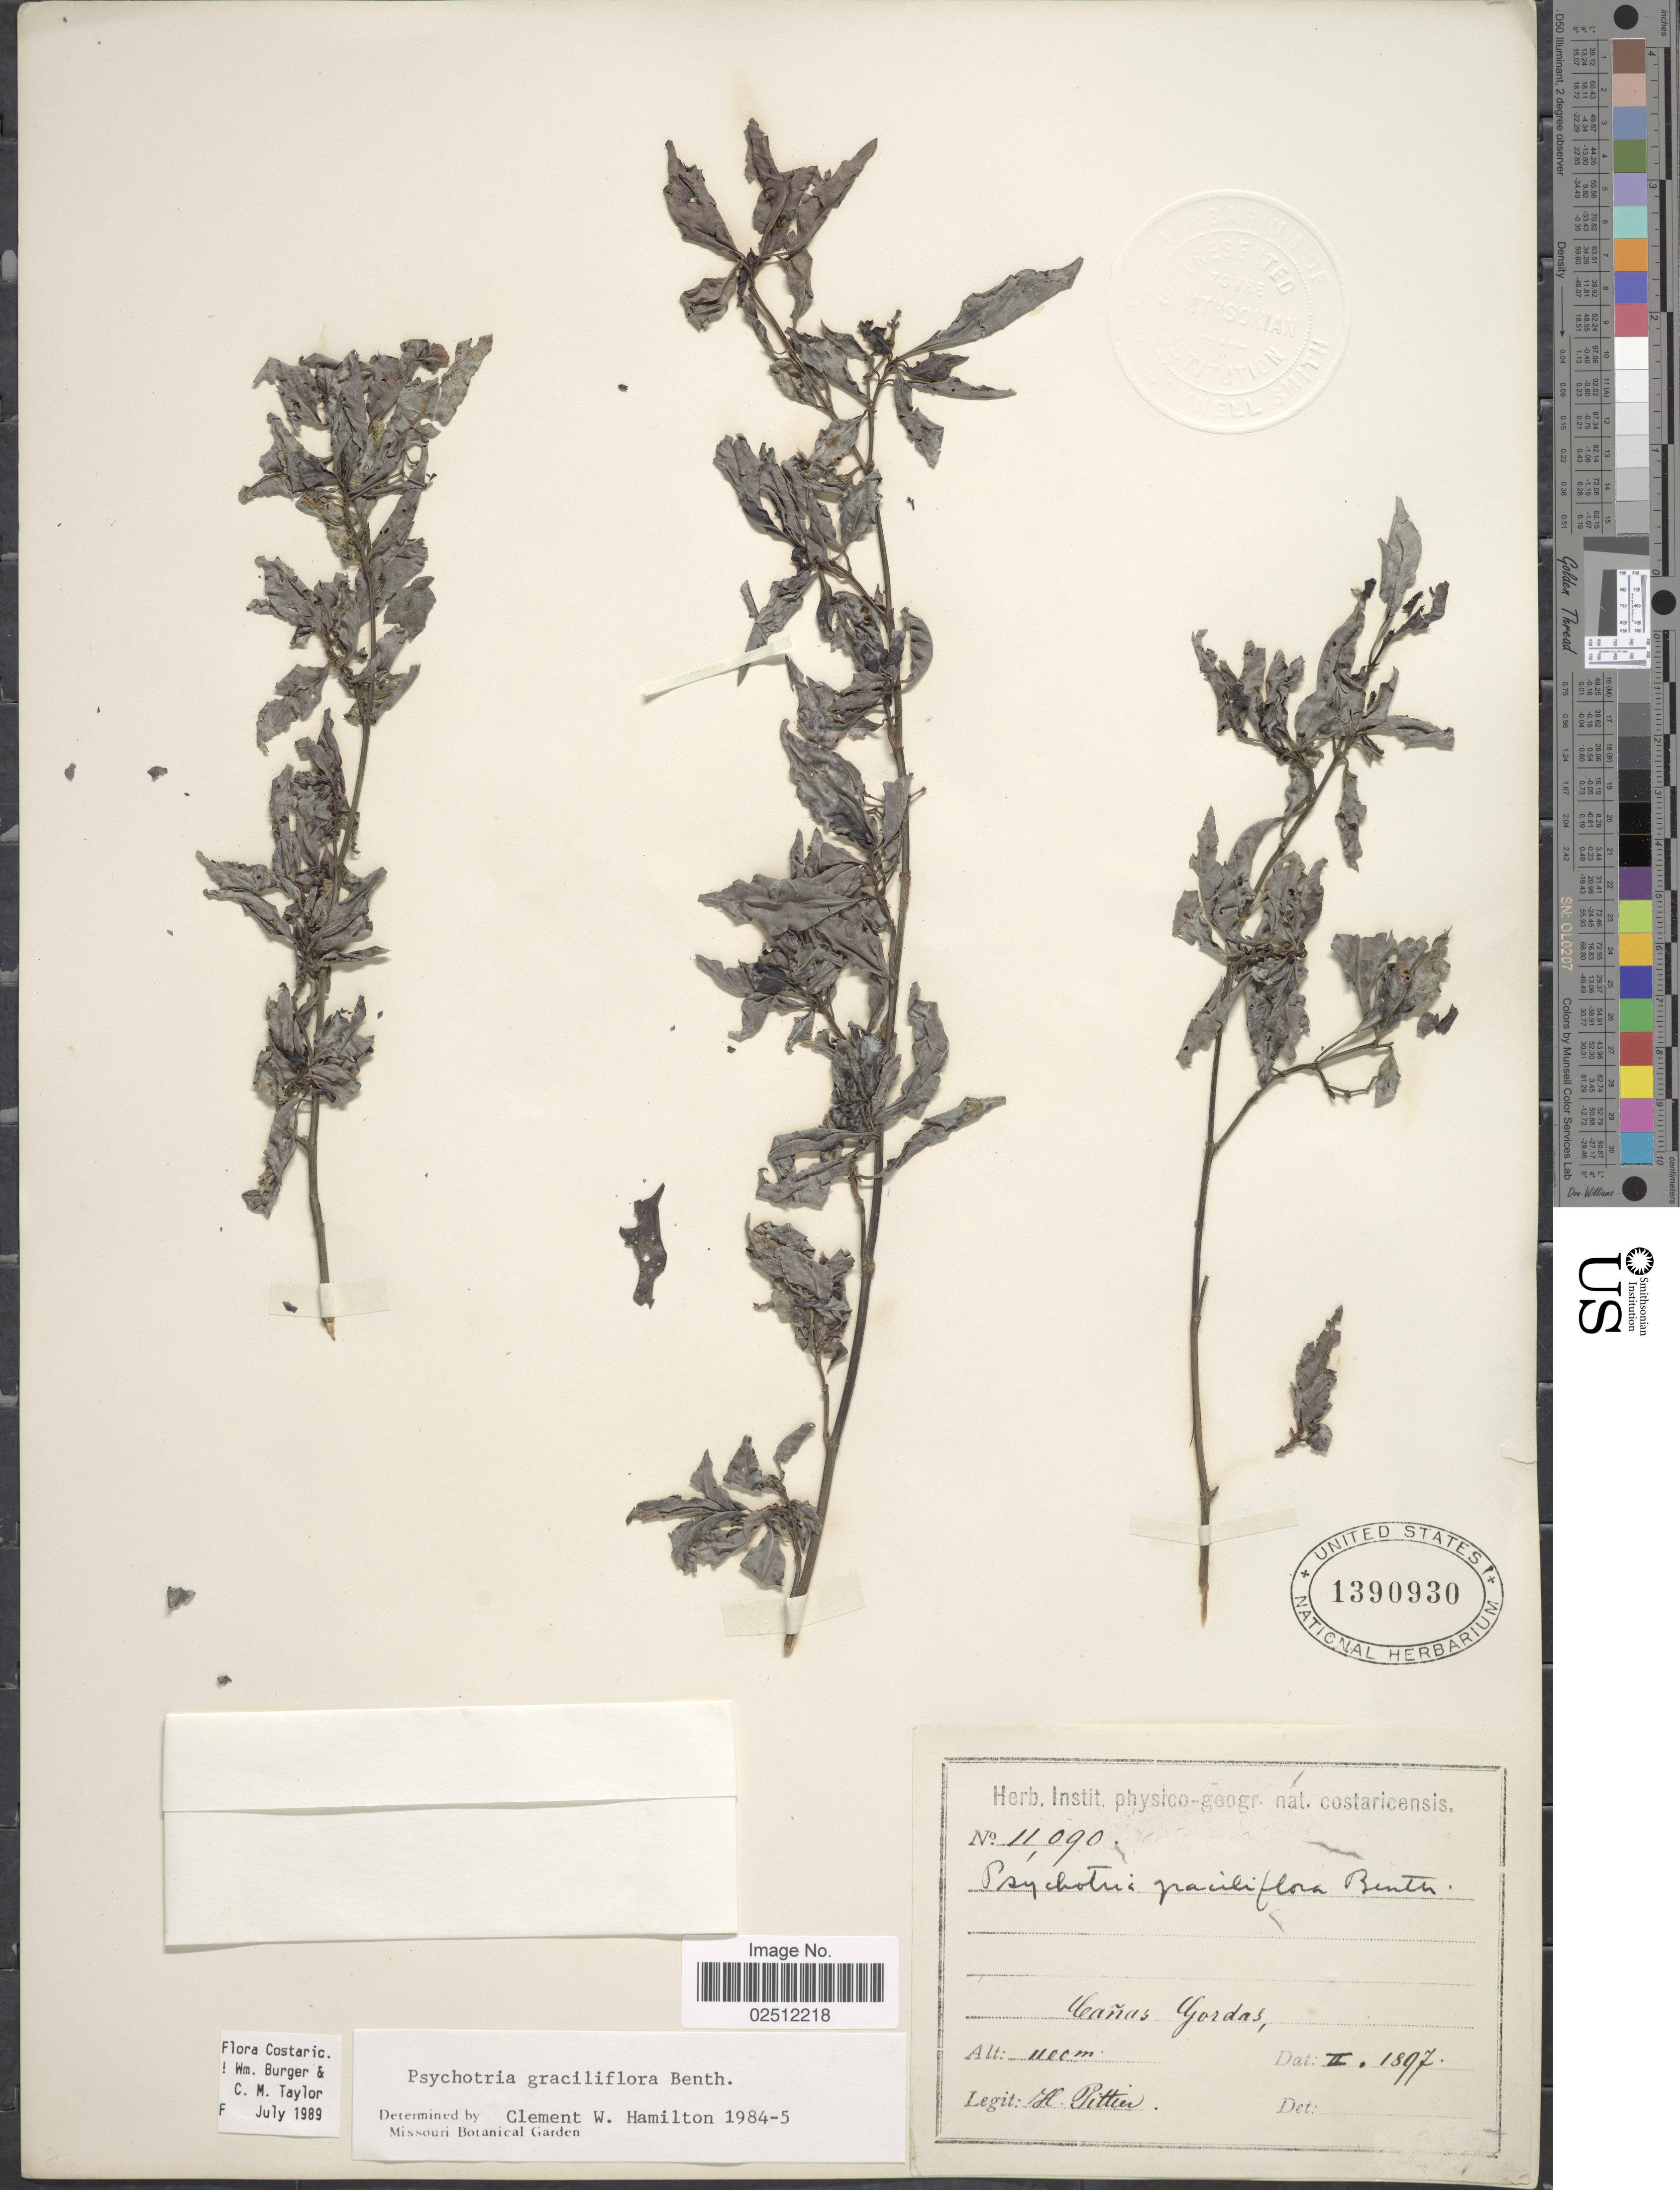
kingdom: Plantae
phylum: Tracheophyta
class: Magnoliopsida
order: Gentianales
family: Rubiaceae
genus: Psychotria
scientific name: Psychotria graciliflora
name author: Benth.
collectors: H. F. Pittier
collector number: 11090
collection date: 1897-02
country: Costa Rica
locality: Cañas Gordas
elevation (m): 1100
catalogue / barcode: US 1390930